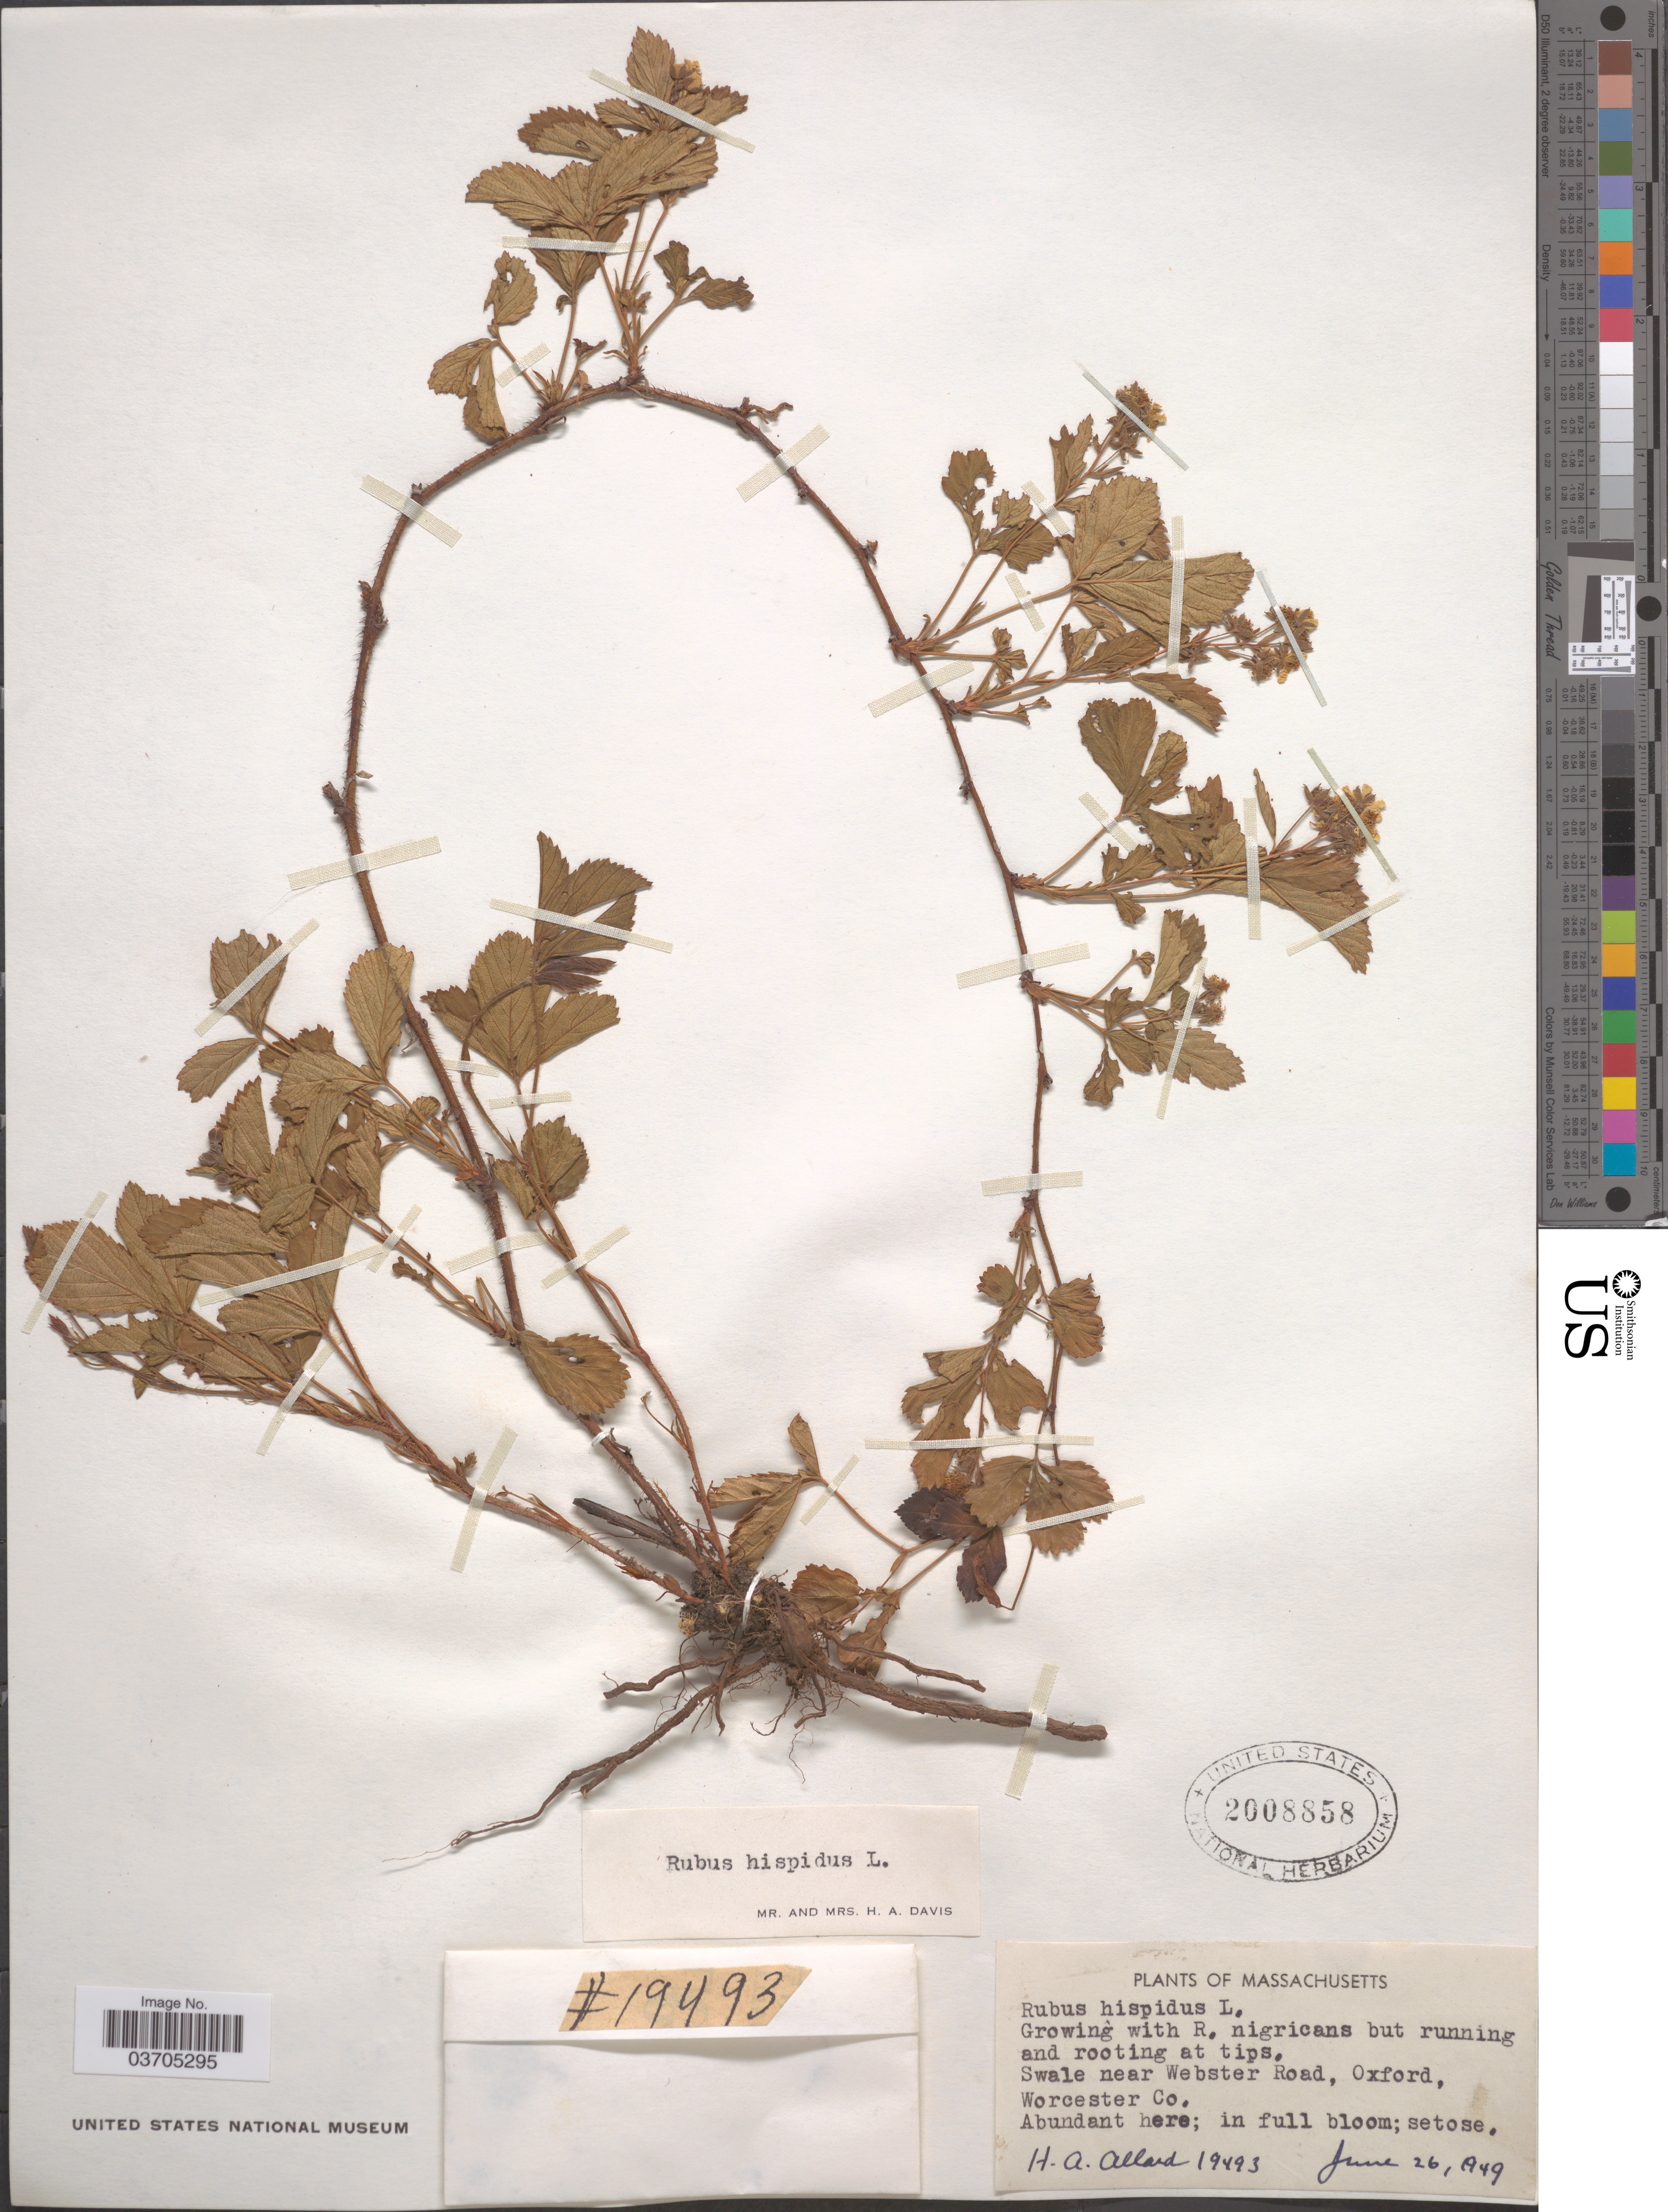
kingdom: Plantae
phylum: Tracheophyta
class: Magnoliopsida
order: Rosales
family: Rosaceae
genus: Rubus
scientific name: Rubus hispidus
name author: L.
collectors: H. A. Allard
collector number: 19493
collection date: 1949-06-26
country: United States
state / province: Massachusetts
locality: Swale near Webster Road, Oxford, Worcester Co.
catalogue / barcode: US 2008858